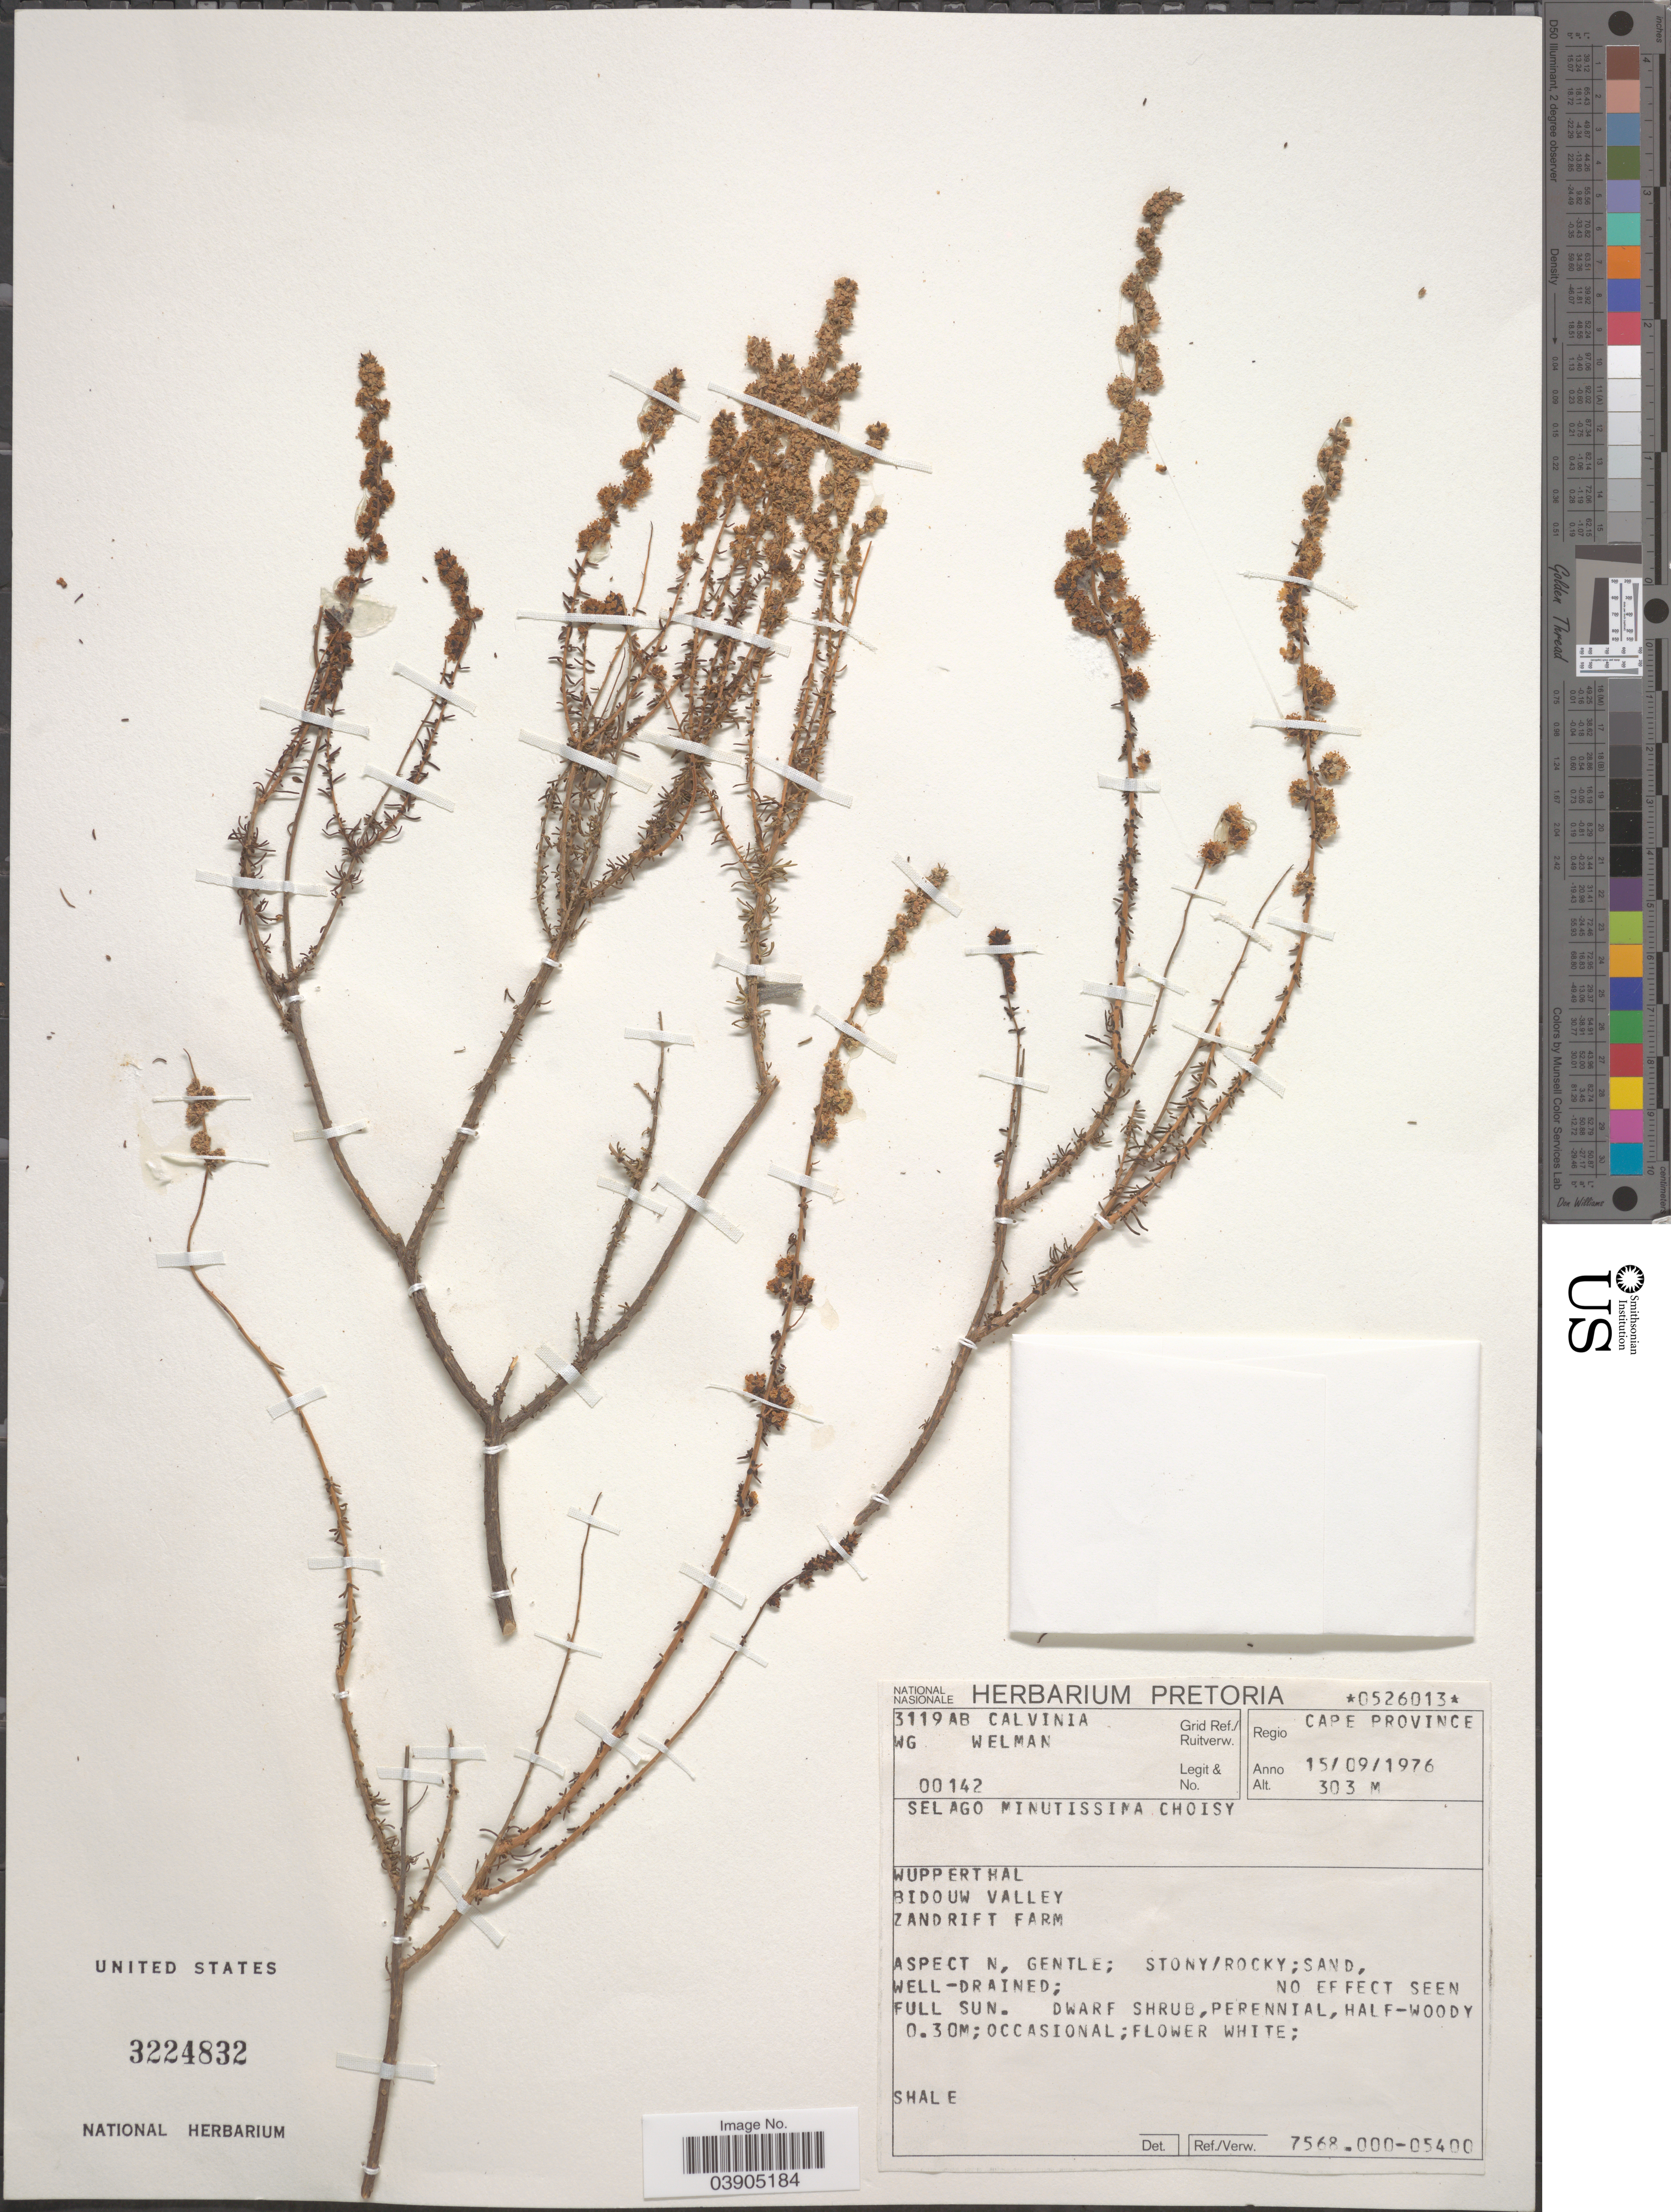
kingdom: Plantae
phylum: Tracheophyta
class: Magnoliopsida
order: Lamiales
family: Scrophulariaceae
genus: Selago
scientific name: Selago minutissima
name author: Choisy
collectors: W. G. Welman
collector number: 00142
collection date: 1976-09-15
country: South Africa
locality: Grid Ref./ Ruitverw. 3119 AB Calvinia. Regio Cape Province. Wupperthal Bidouw Valley Zandrift Farm.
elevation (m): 303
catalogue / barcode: US 3224832